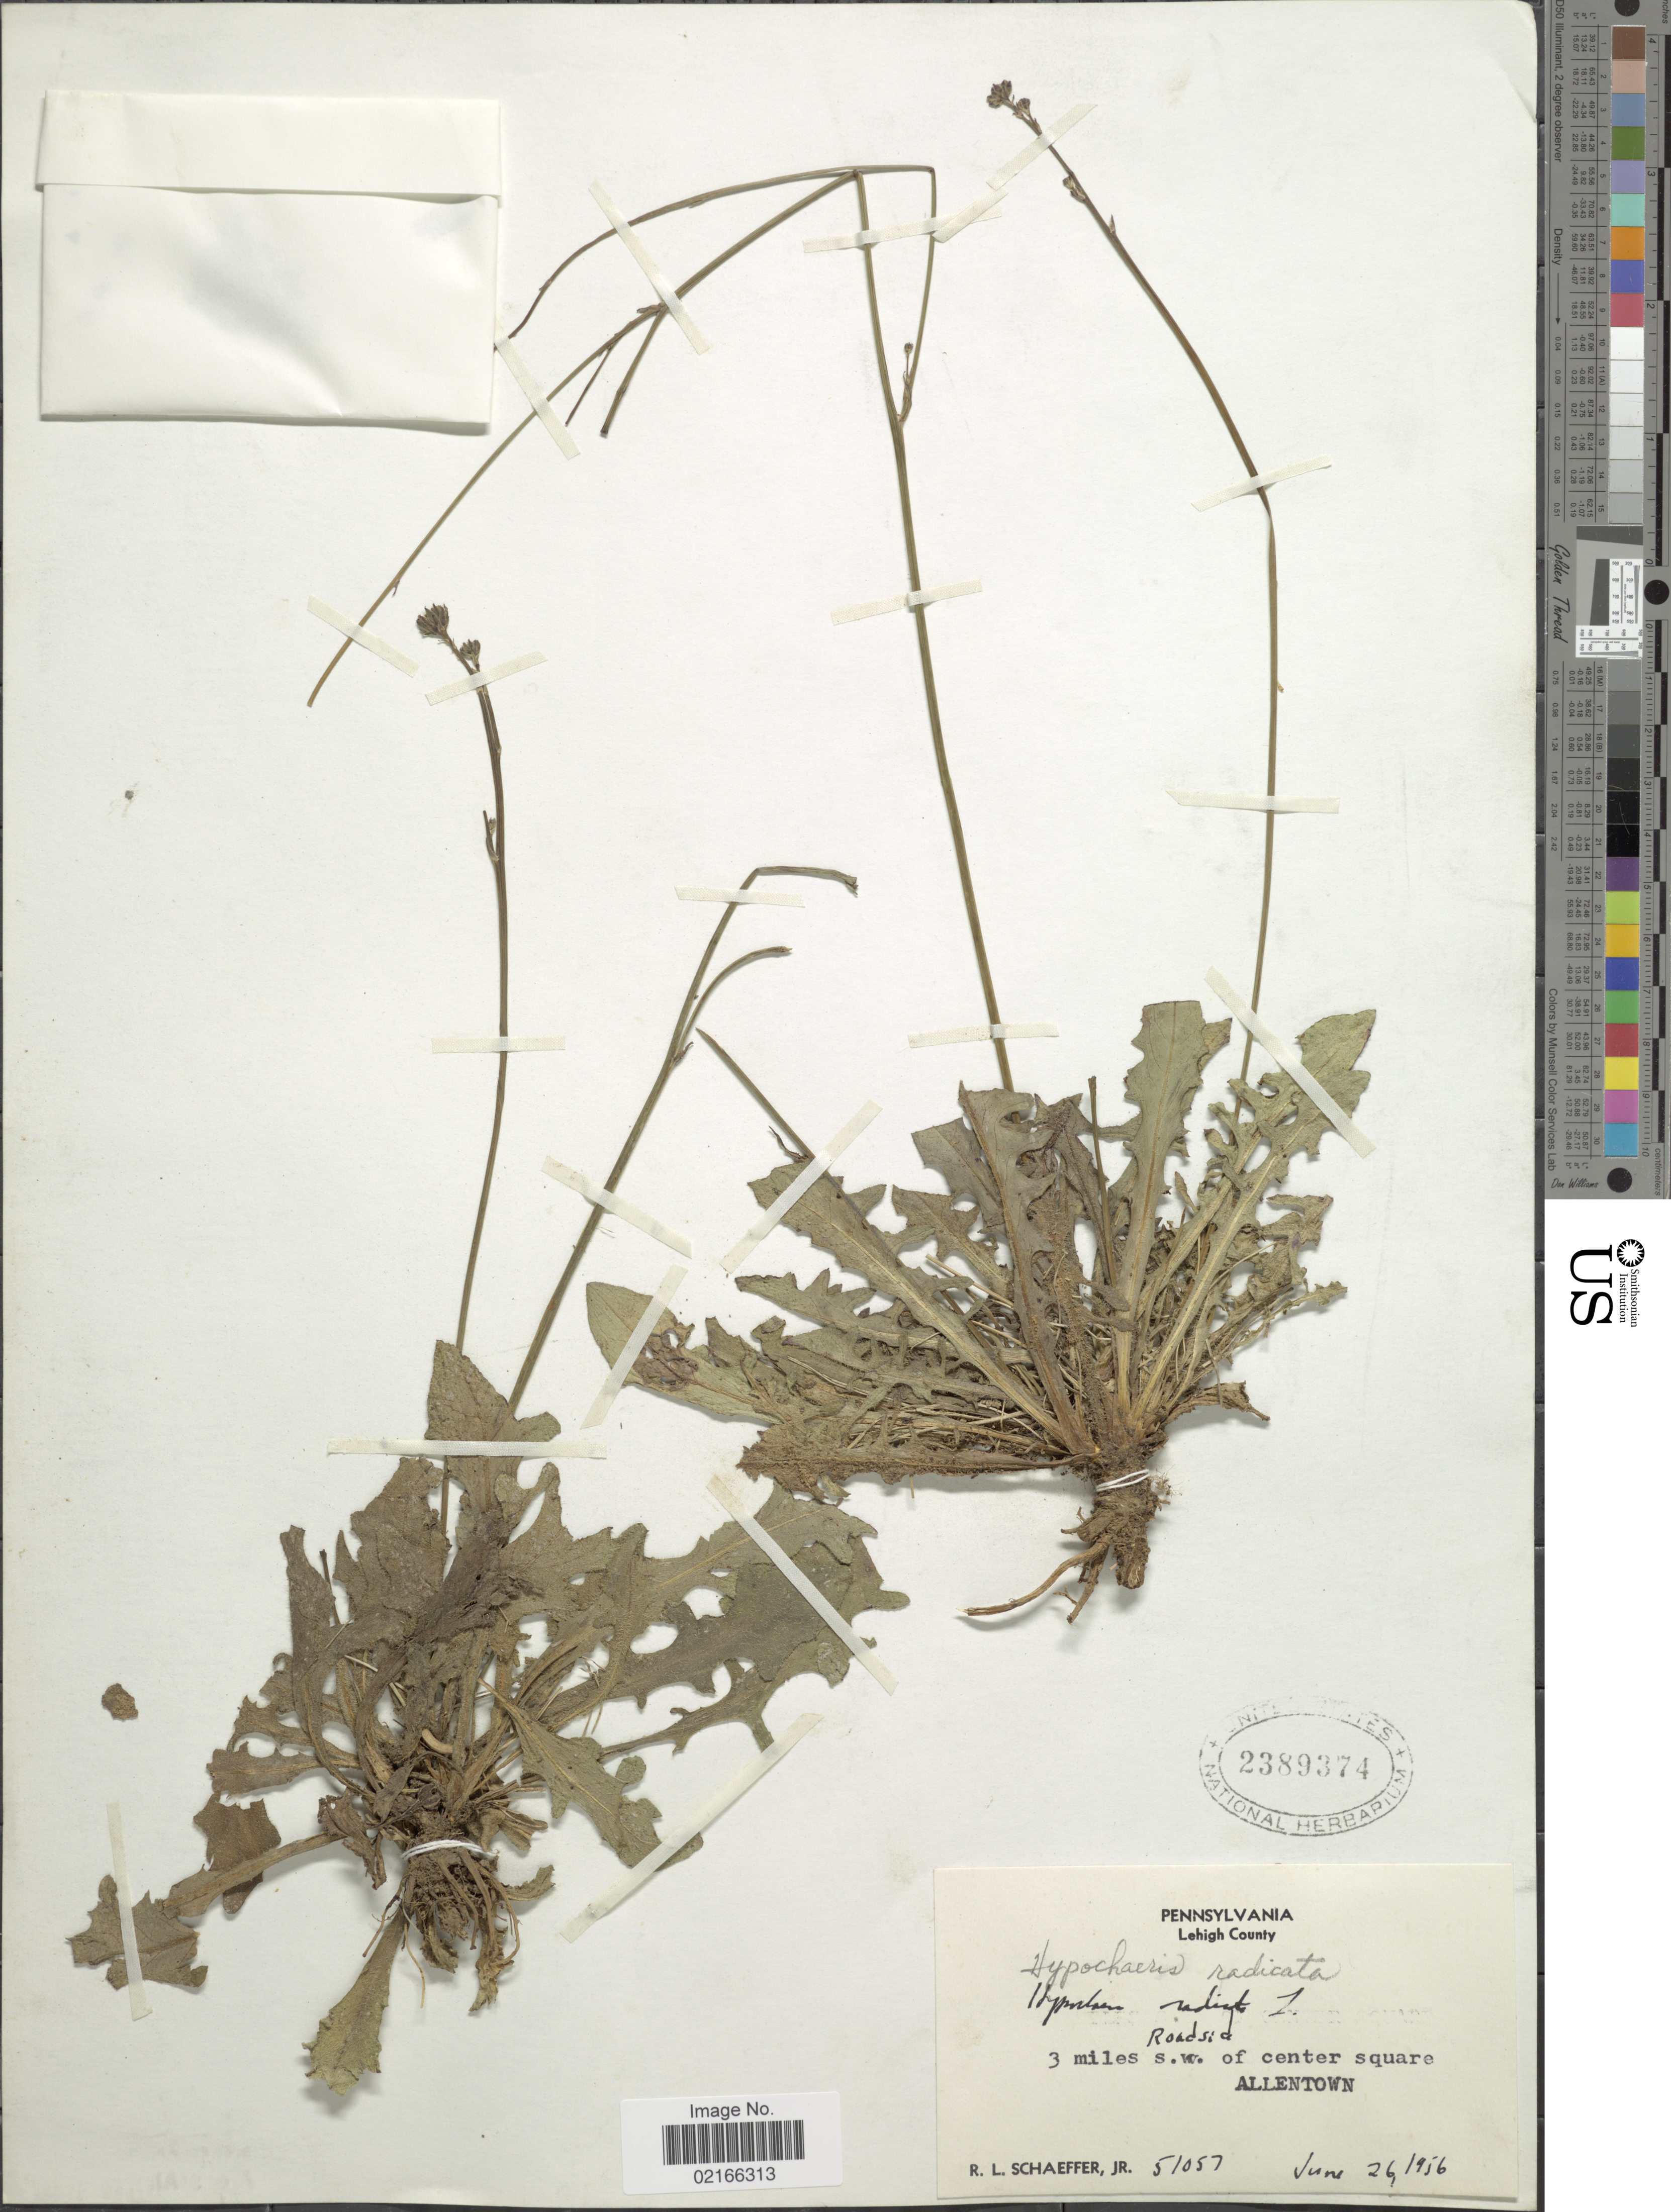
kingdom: Plantae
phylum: Tracheophyta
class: Magnoliopsida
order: Asterales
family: Asteraceae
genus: Hypochaeris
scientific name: Hypochaeris radicata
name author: L.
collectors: R. L. Schaeffer Jr.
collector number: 51057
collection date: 1956-06-26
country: United States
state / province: Pennsylvania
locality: Lehigh County. 3 miles s.w. of center square. Allentown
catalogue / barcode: US 2389374